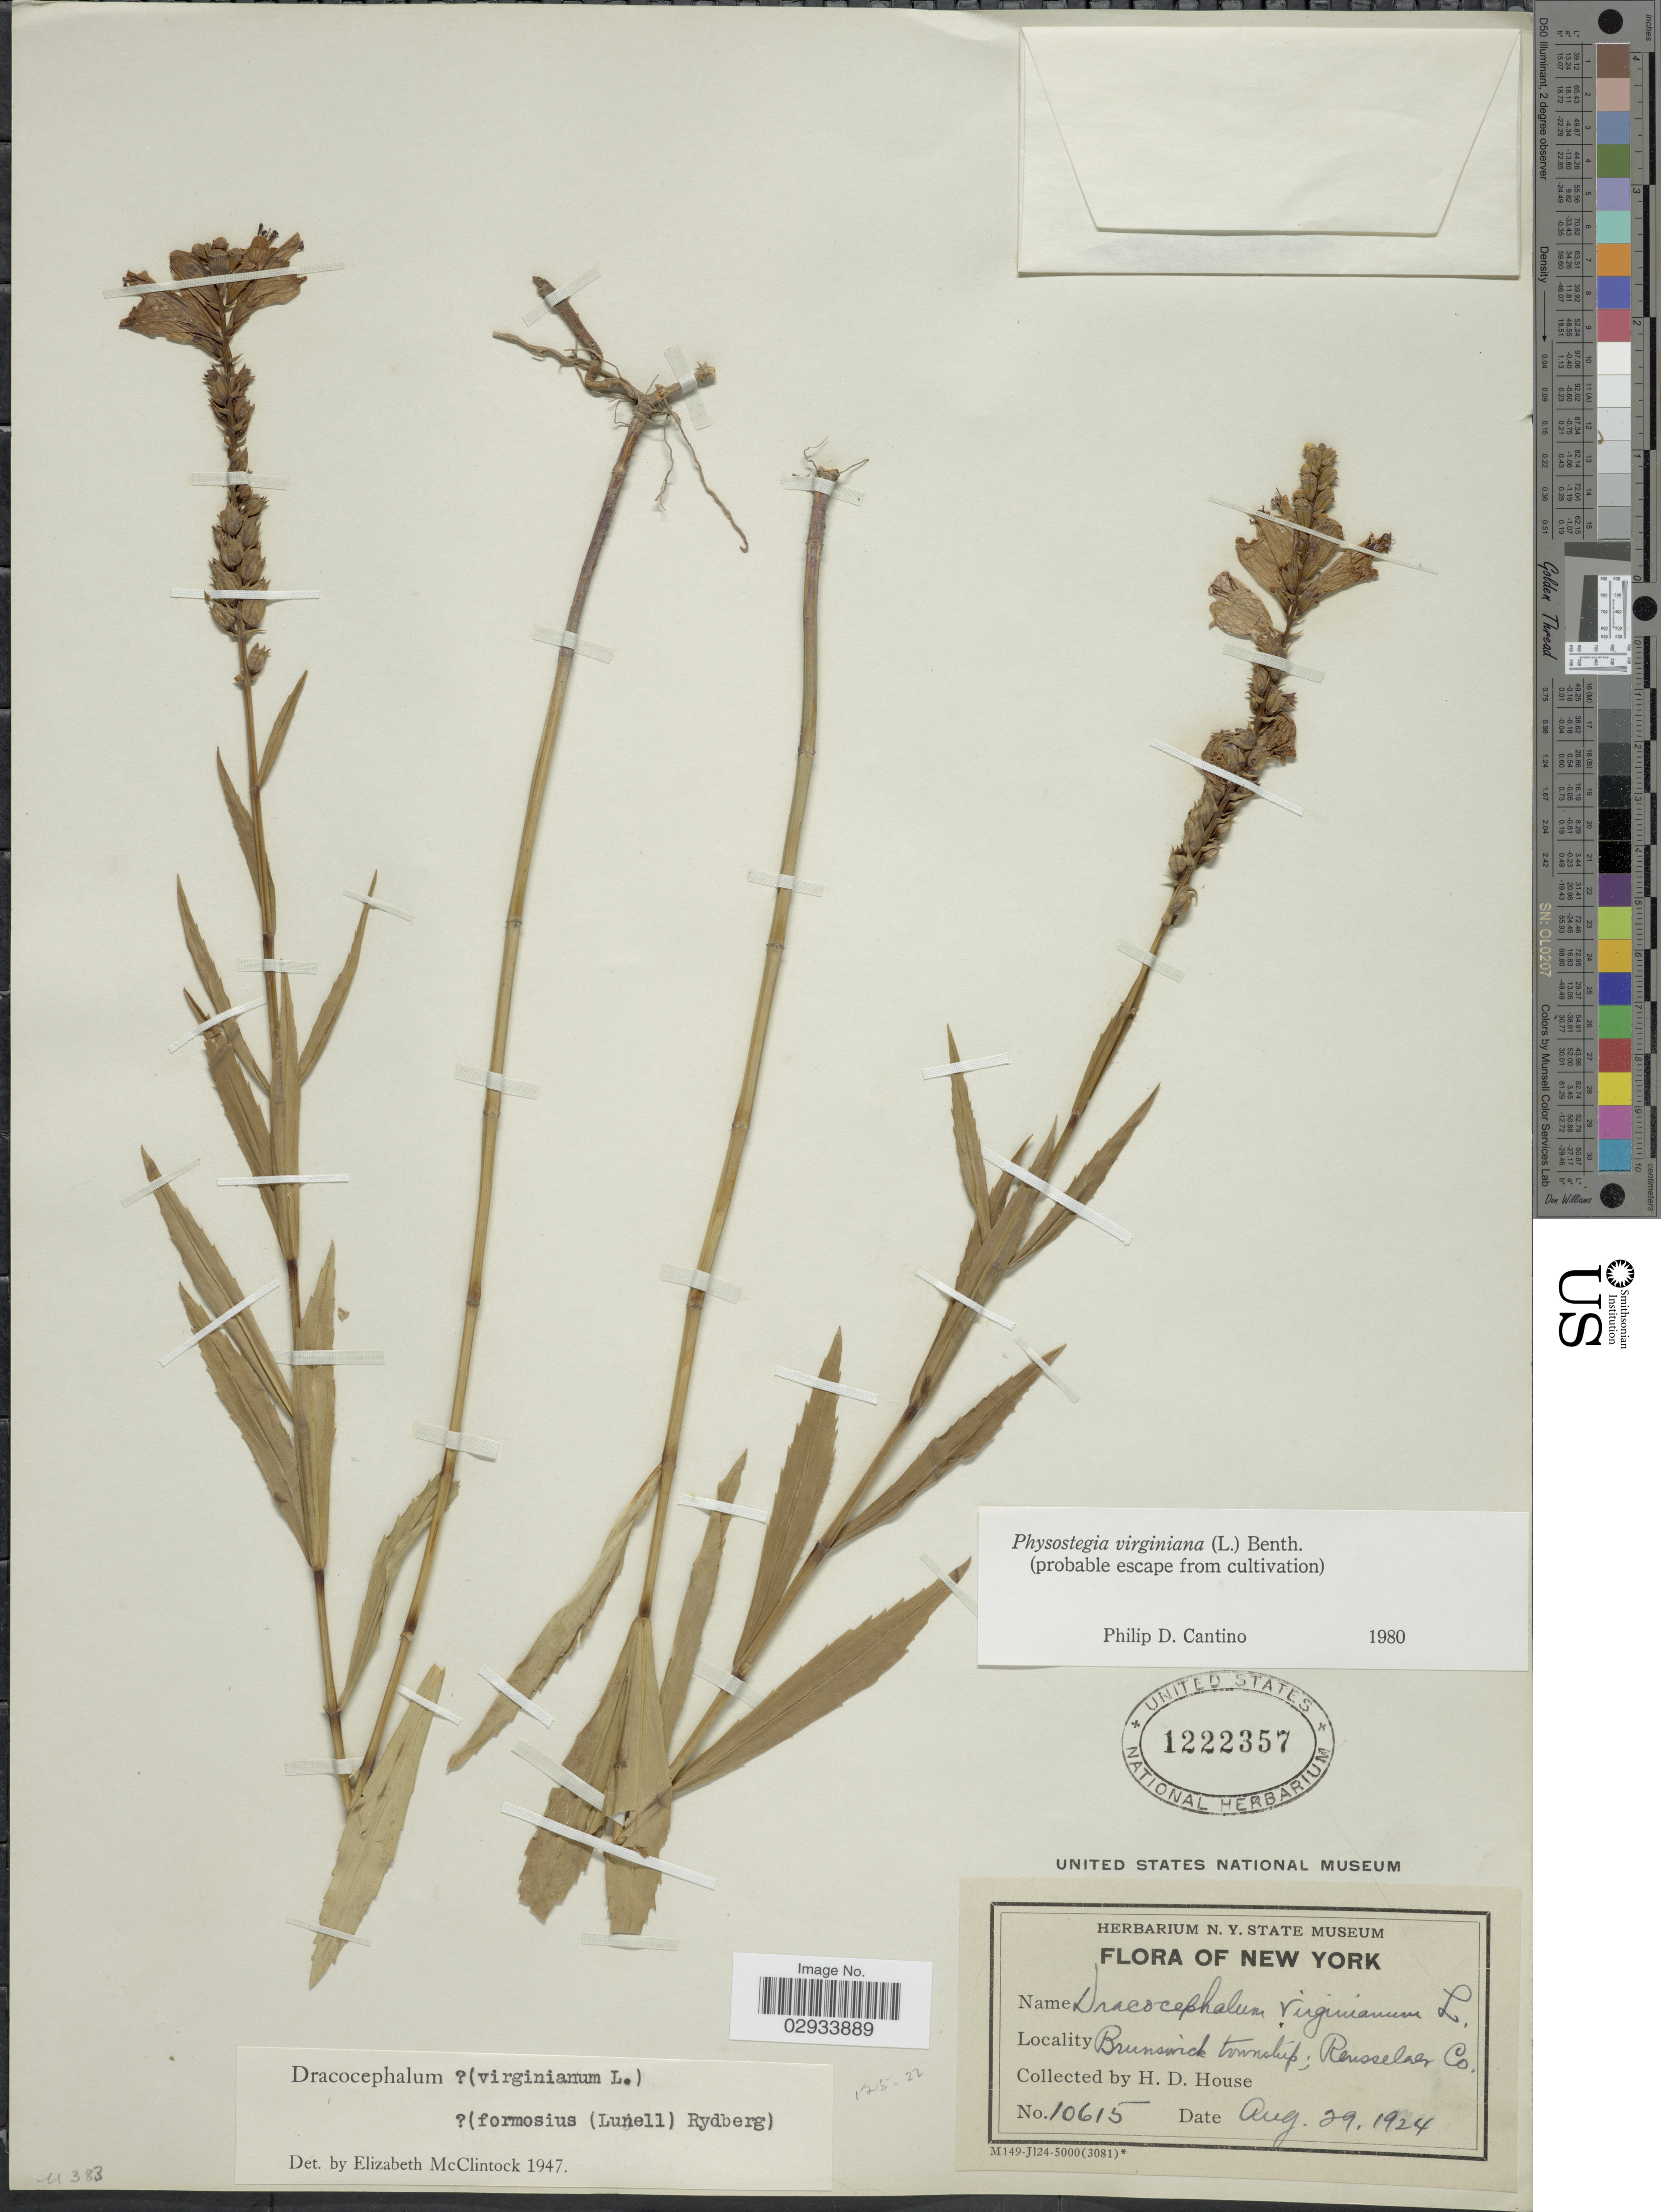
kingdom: Plantae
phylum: Tracheophyta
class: Magnoliopsida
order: Lamiales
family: Lamiaceae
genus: Physostegia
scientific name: Physostegia virginiana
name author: (L.) Benth.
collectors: H. D. House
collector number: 10615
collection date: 1924-08-29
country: United States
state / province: New York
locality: Brunswick township; Rensselaer Co.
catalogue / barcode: US 1222357